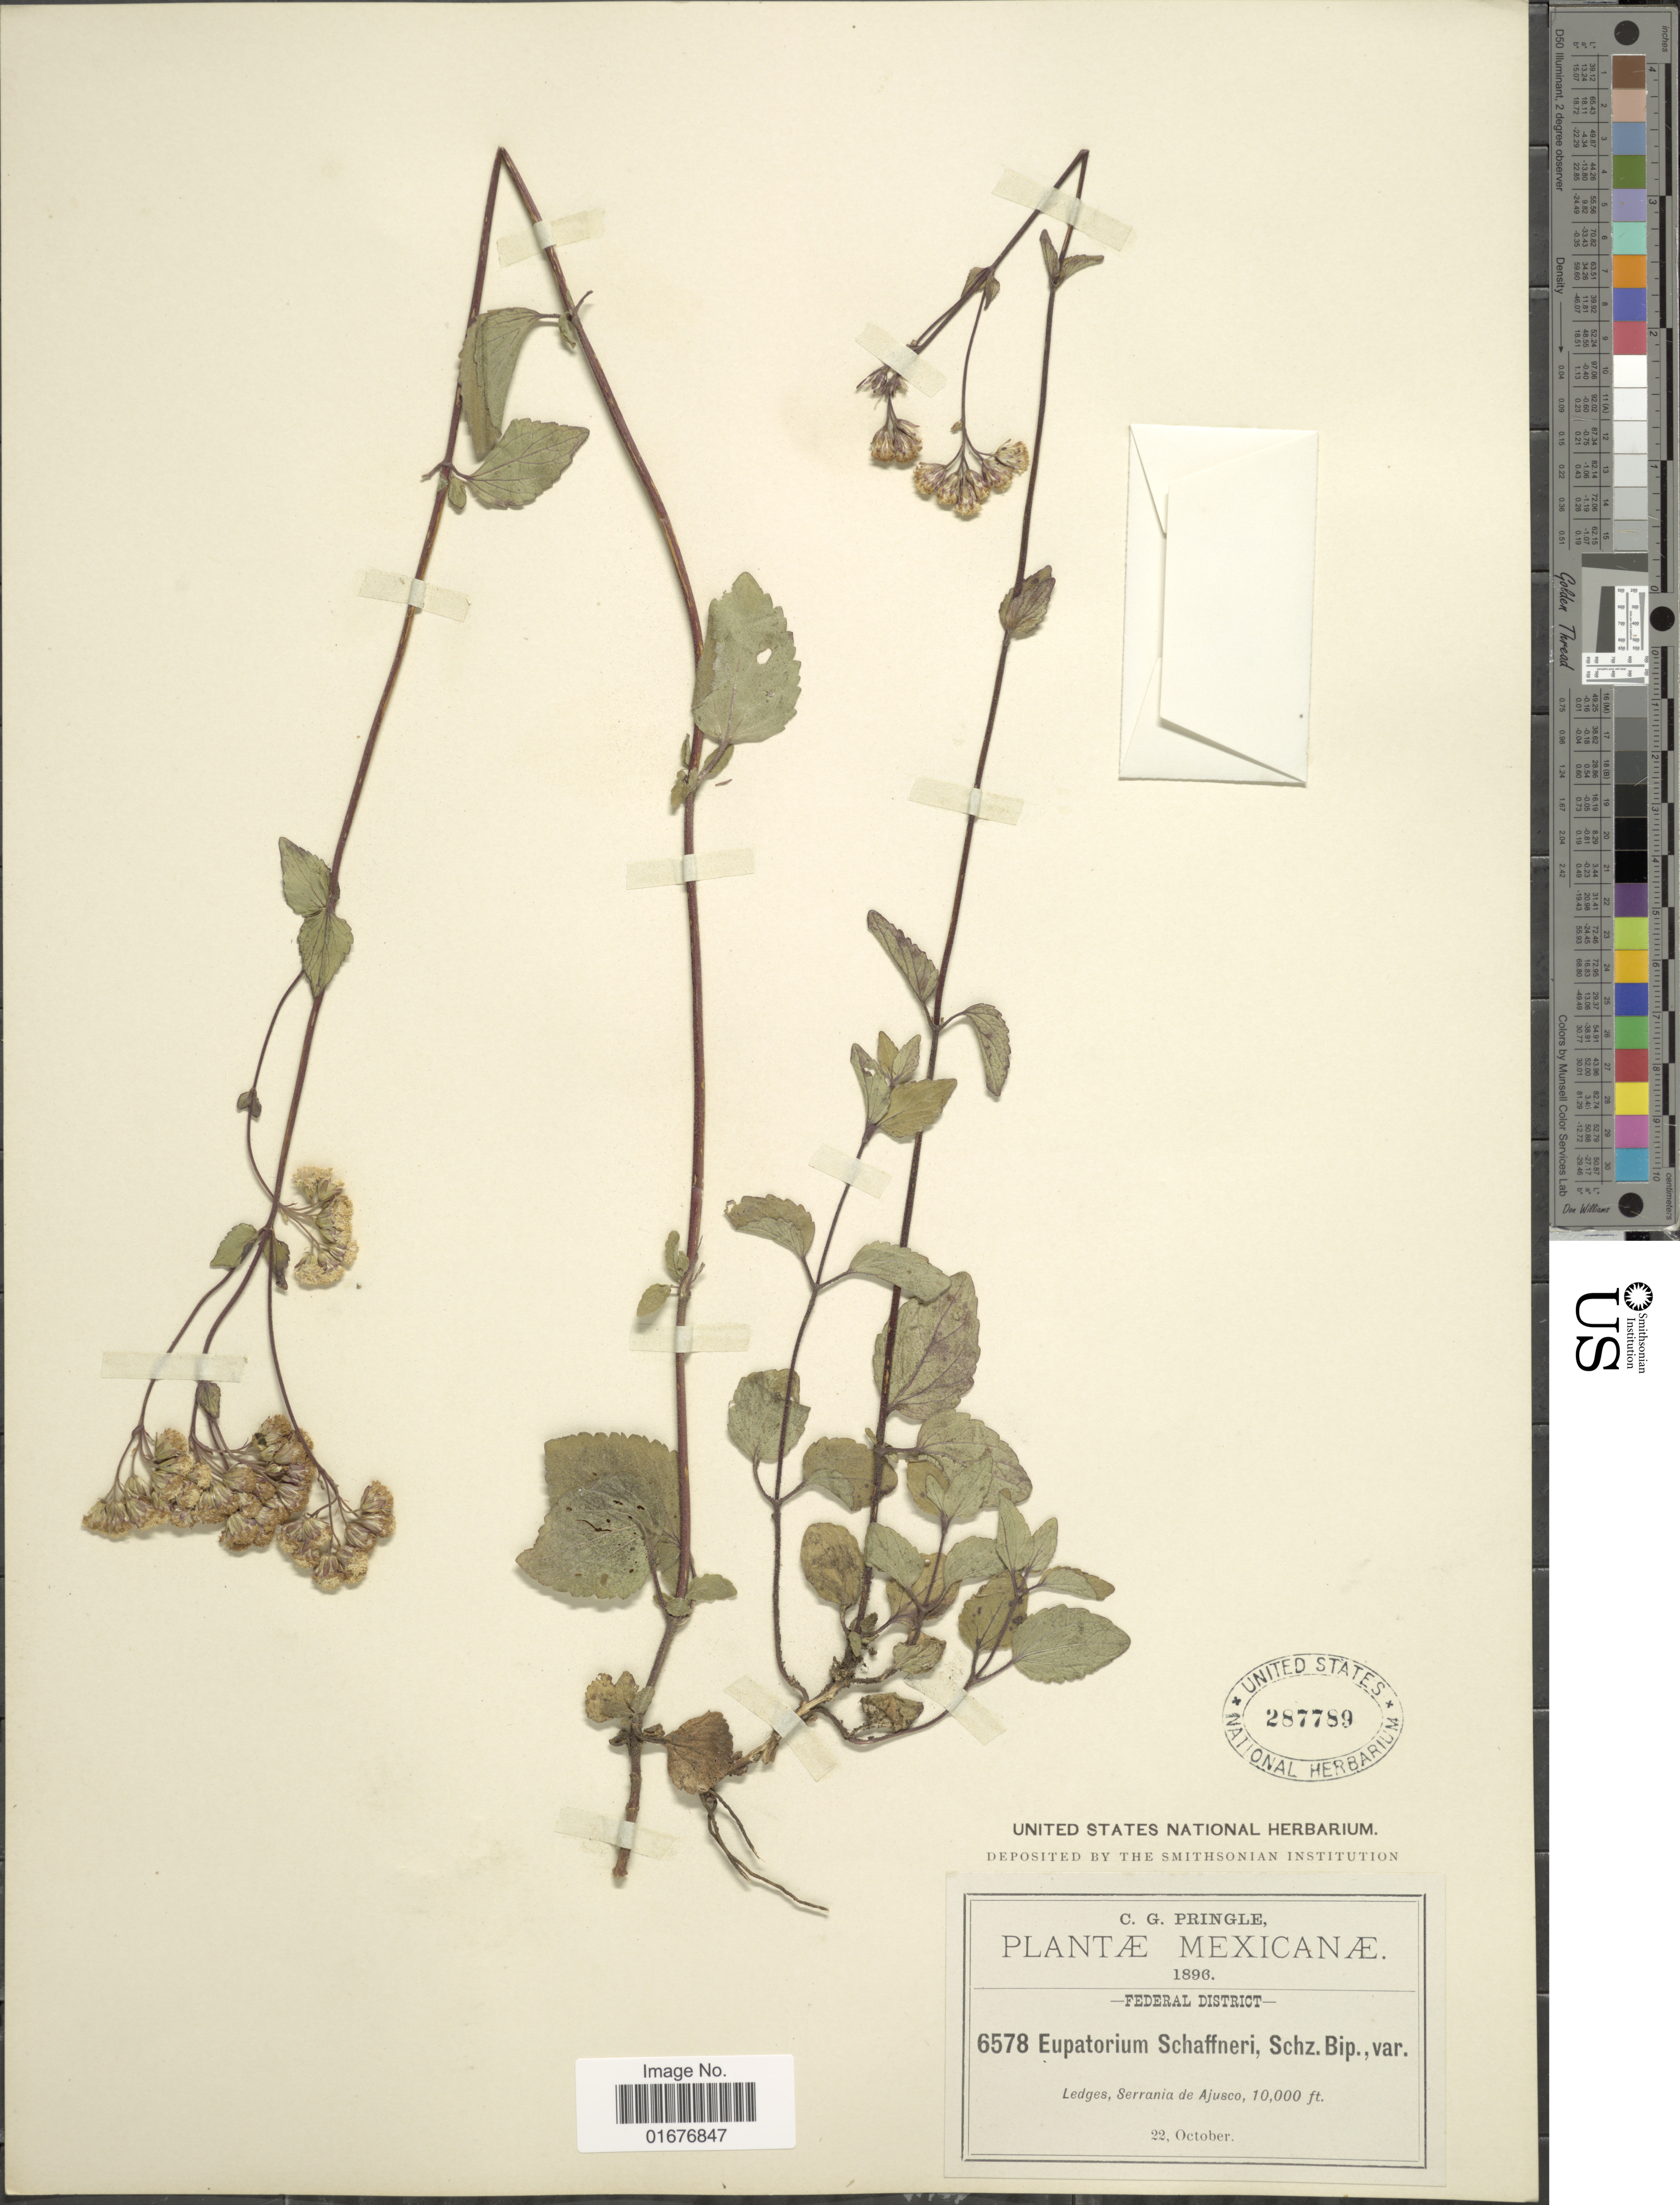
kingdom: Plantae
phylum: Tracheophyta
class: Magnoliopsida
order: Asterales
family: Asteraceae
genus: Ageratina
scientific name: Ageratina schaffneri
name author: (Sch. Bip. ex B.L. Rob.) R.M. King & H. Rob.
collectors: C. G. Pringle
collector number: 6578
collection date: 1896-10-22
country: Mexico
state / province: Distrito Federal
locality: Federal District, Ledges, Serrania de Ajusco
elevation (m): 3048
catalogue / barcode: US 287789